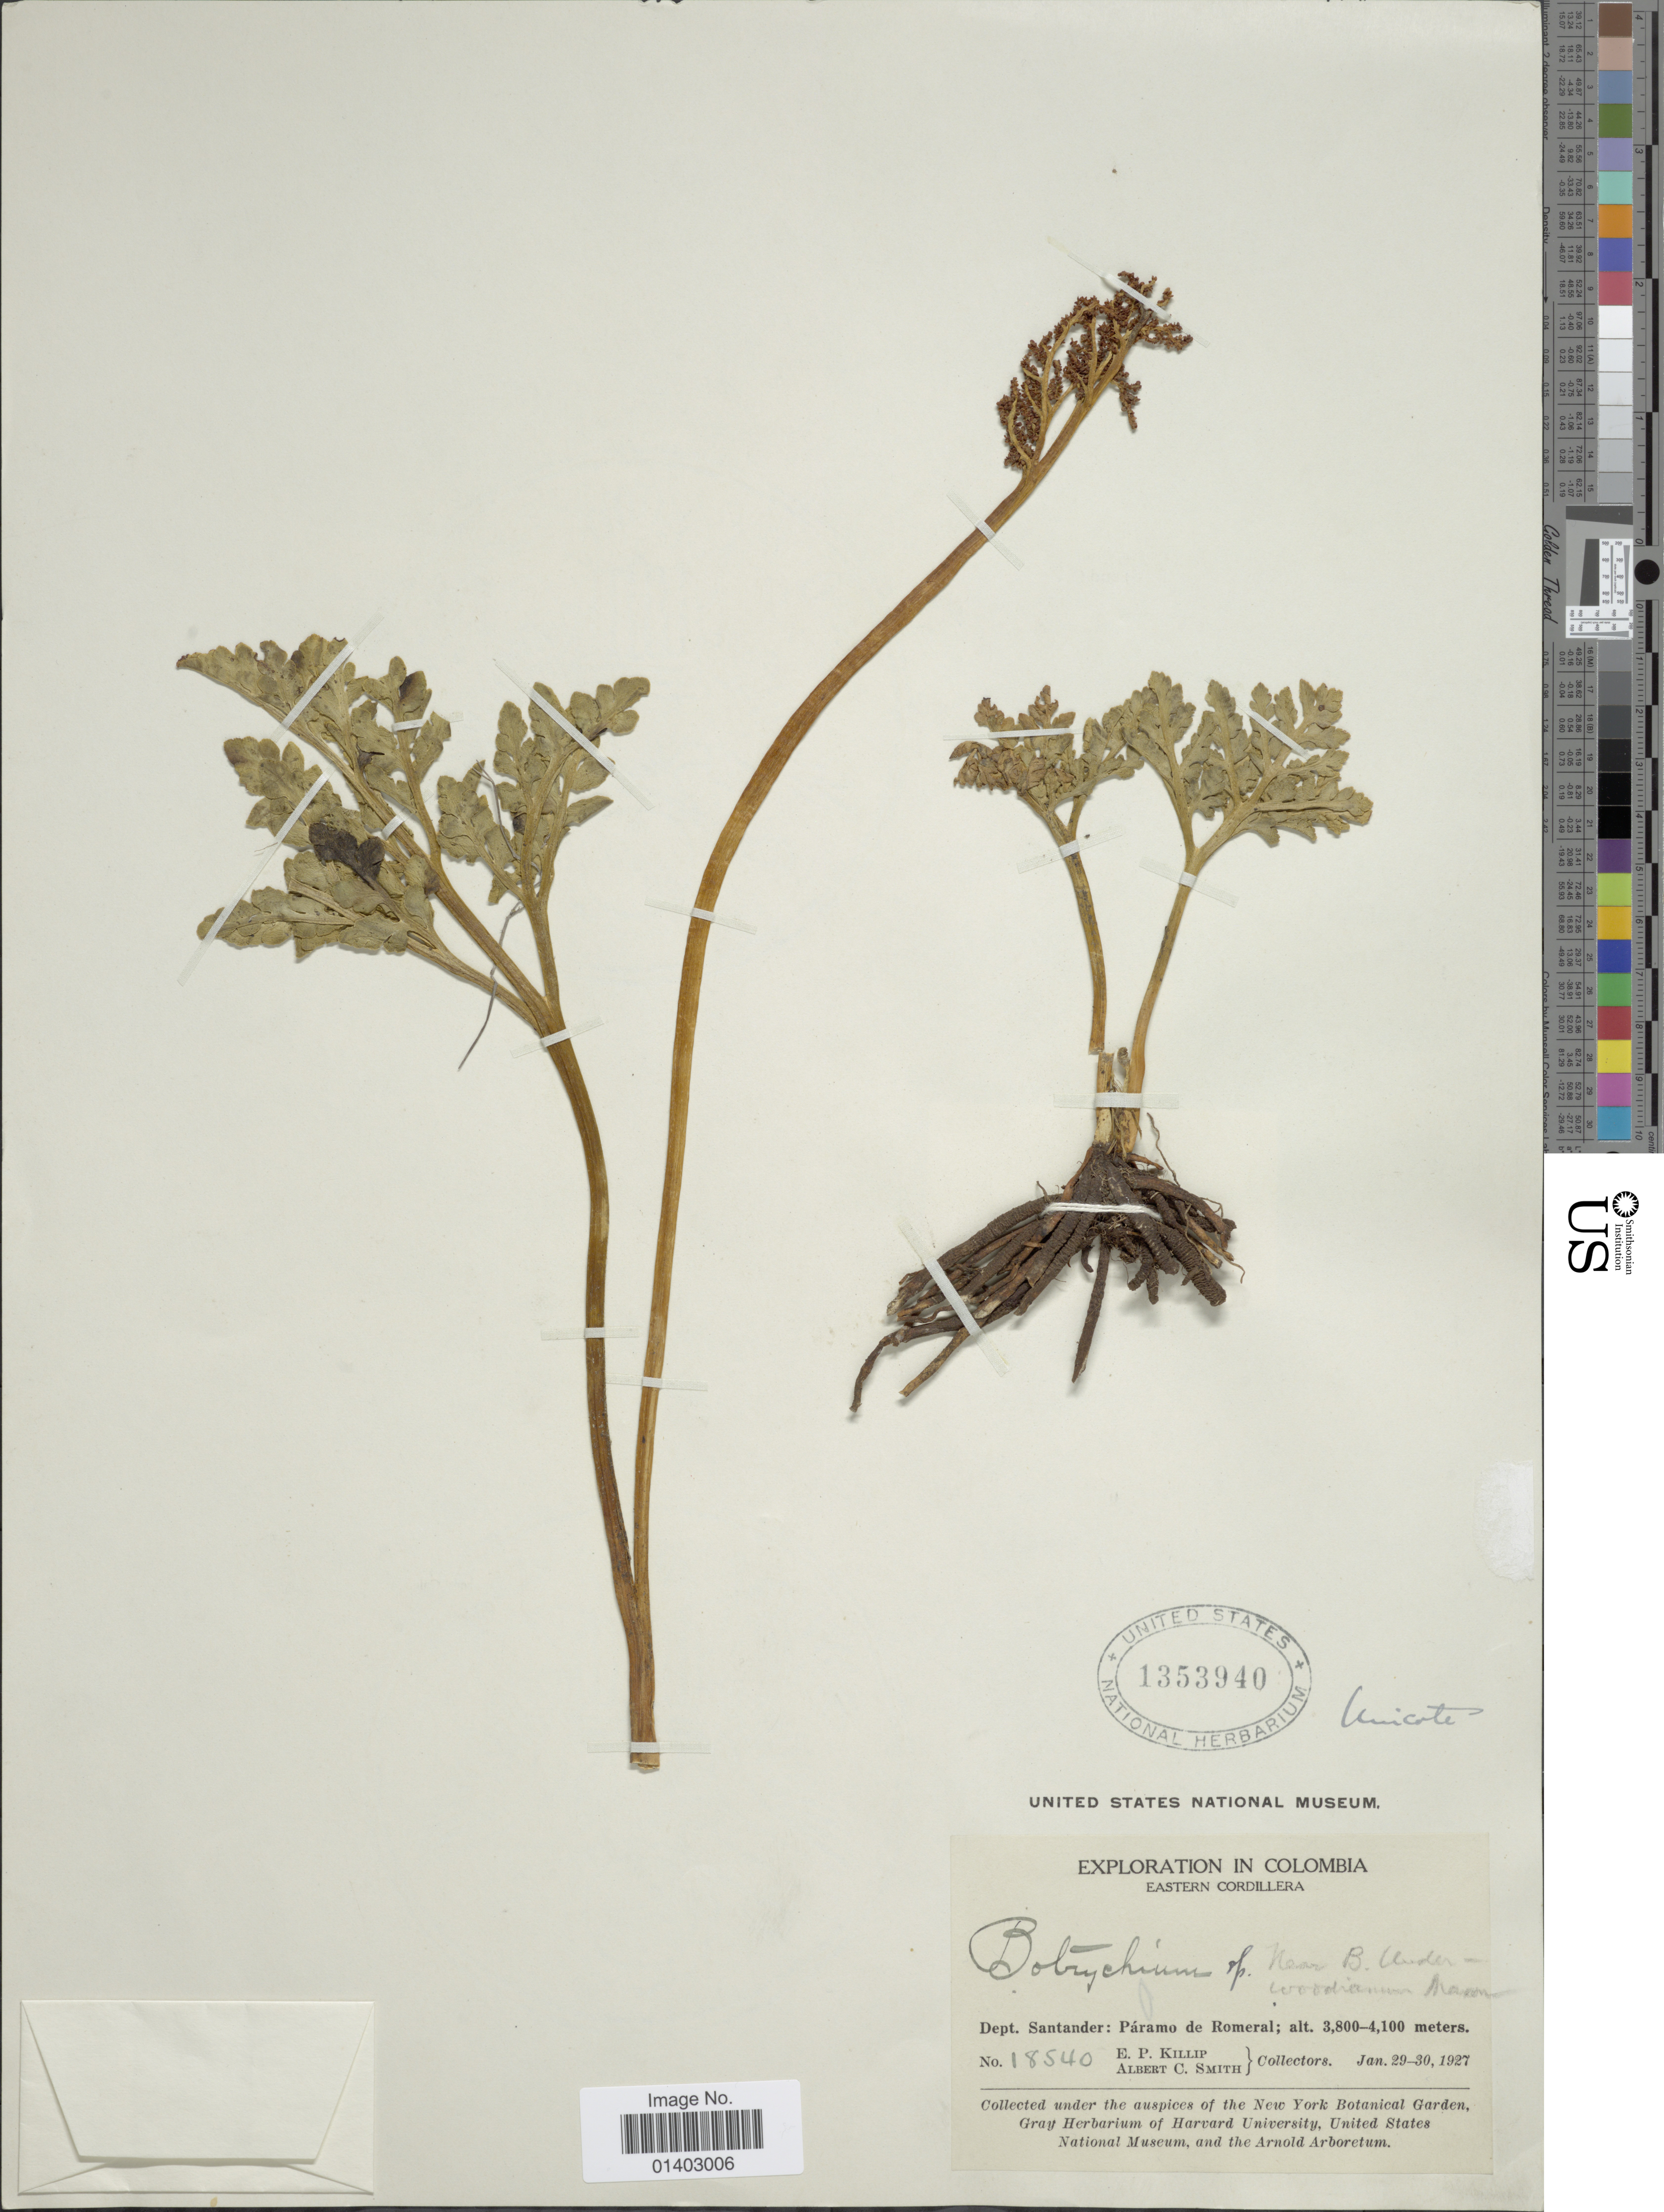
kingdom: Plantae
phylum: Tracheophyta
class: Polypodiopsida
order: Ophioglossales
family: Ophioglossaceae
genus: Botrychium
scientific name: Botrychium underwoodianum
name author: Maxon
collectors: E. P. Killip & A. C. Smith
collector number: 18540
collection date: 1927-01-29/1927-01-30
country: Colombia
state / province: Santander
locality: Páramo de Romeral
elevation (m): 3800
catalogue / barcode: US 1353940